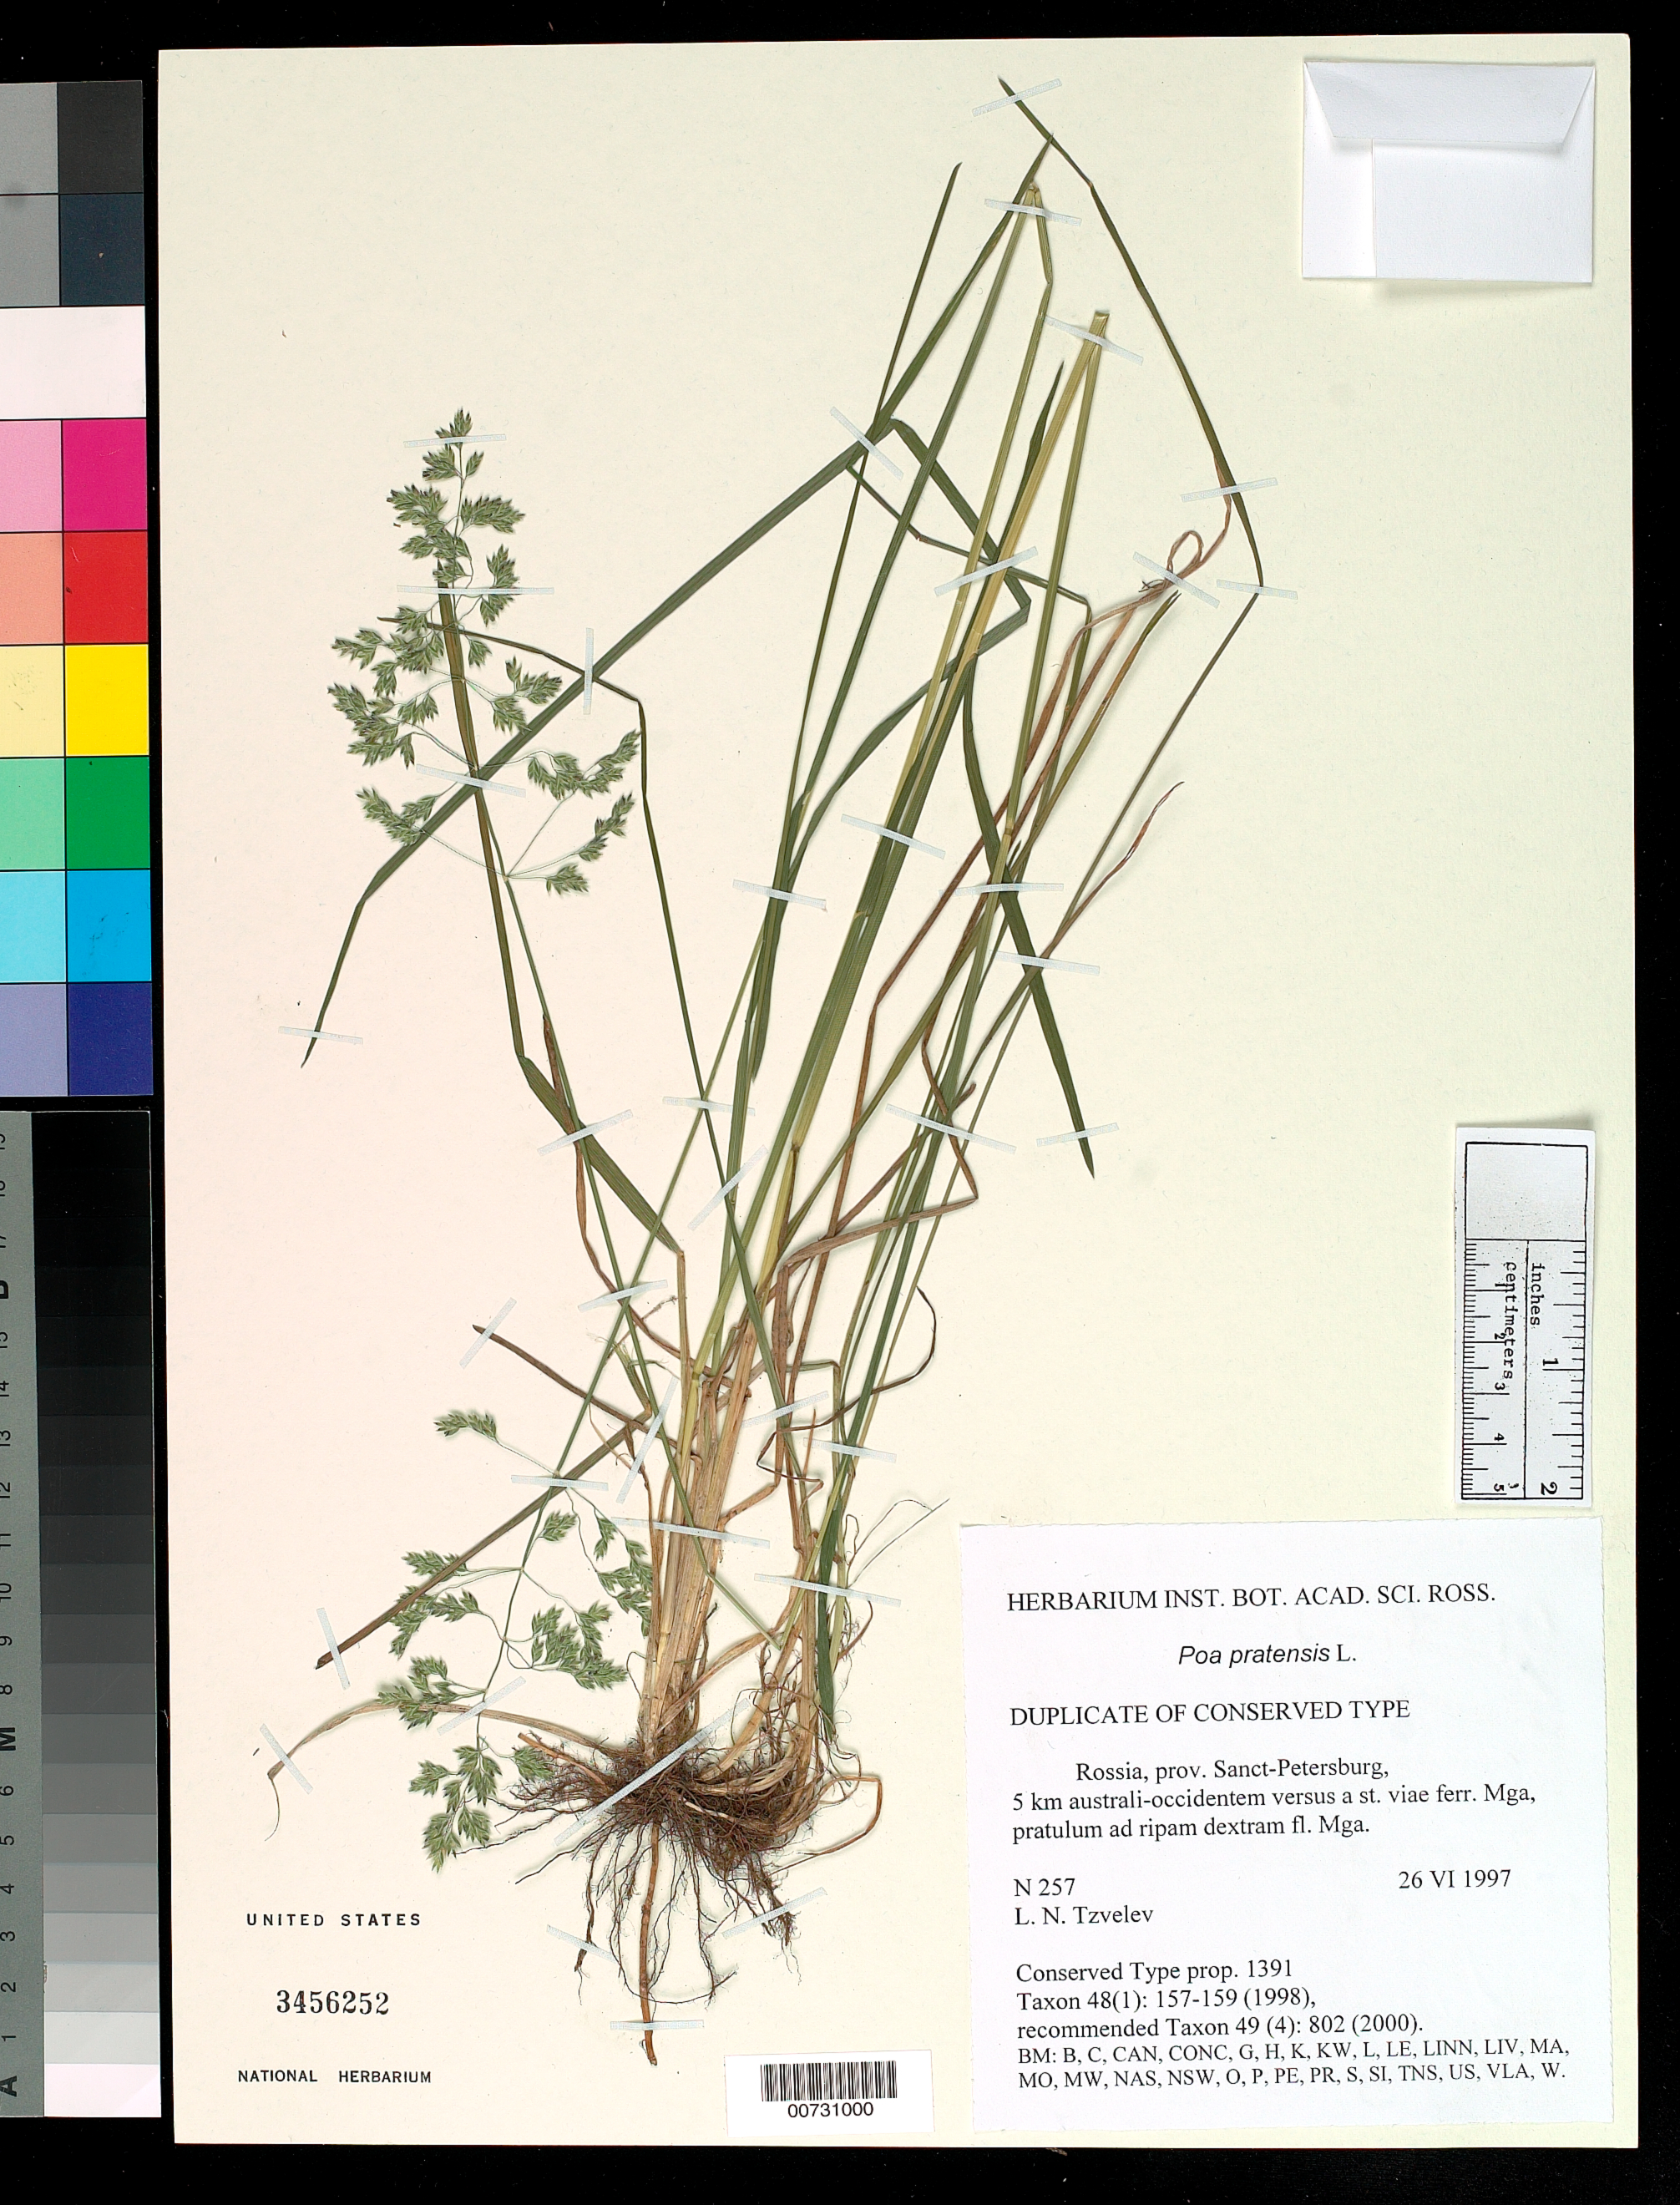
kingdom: Plantae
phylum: Tracheophyta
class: Liliopsida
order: Poales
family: Poaceae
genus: Poa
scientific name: Poa pratensis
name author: L.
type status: Isotype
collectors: N. Tzvelev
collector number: N 257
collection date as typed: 26 Jun 1997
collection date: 1997-06-26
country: Russian Federation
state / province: St. Petersburg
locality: "Rossia", Prov. Sanct-Petersburg, 5 km australi-occidentem versus a st. viae ferr. Mga, pratulum ad ripam dextram fl. Mga.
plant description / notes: Conserved name with conserved type, prop. 1391 Taxon 48(1): 157-159 (1998), recommended Taxon 49 (4): 802 (2000).; Duplicate of conserved type.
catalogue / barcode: US 3456252